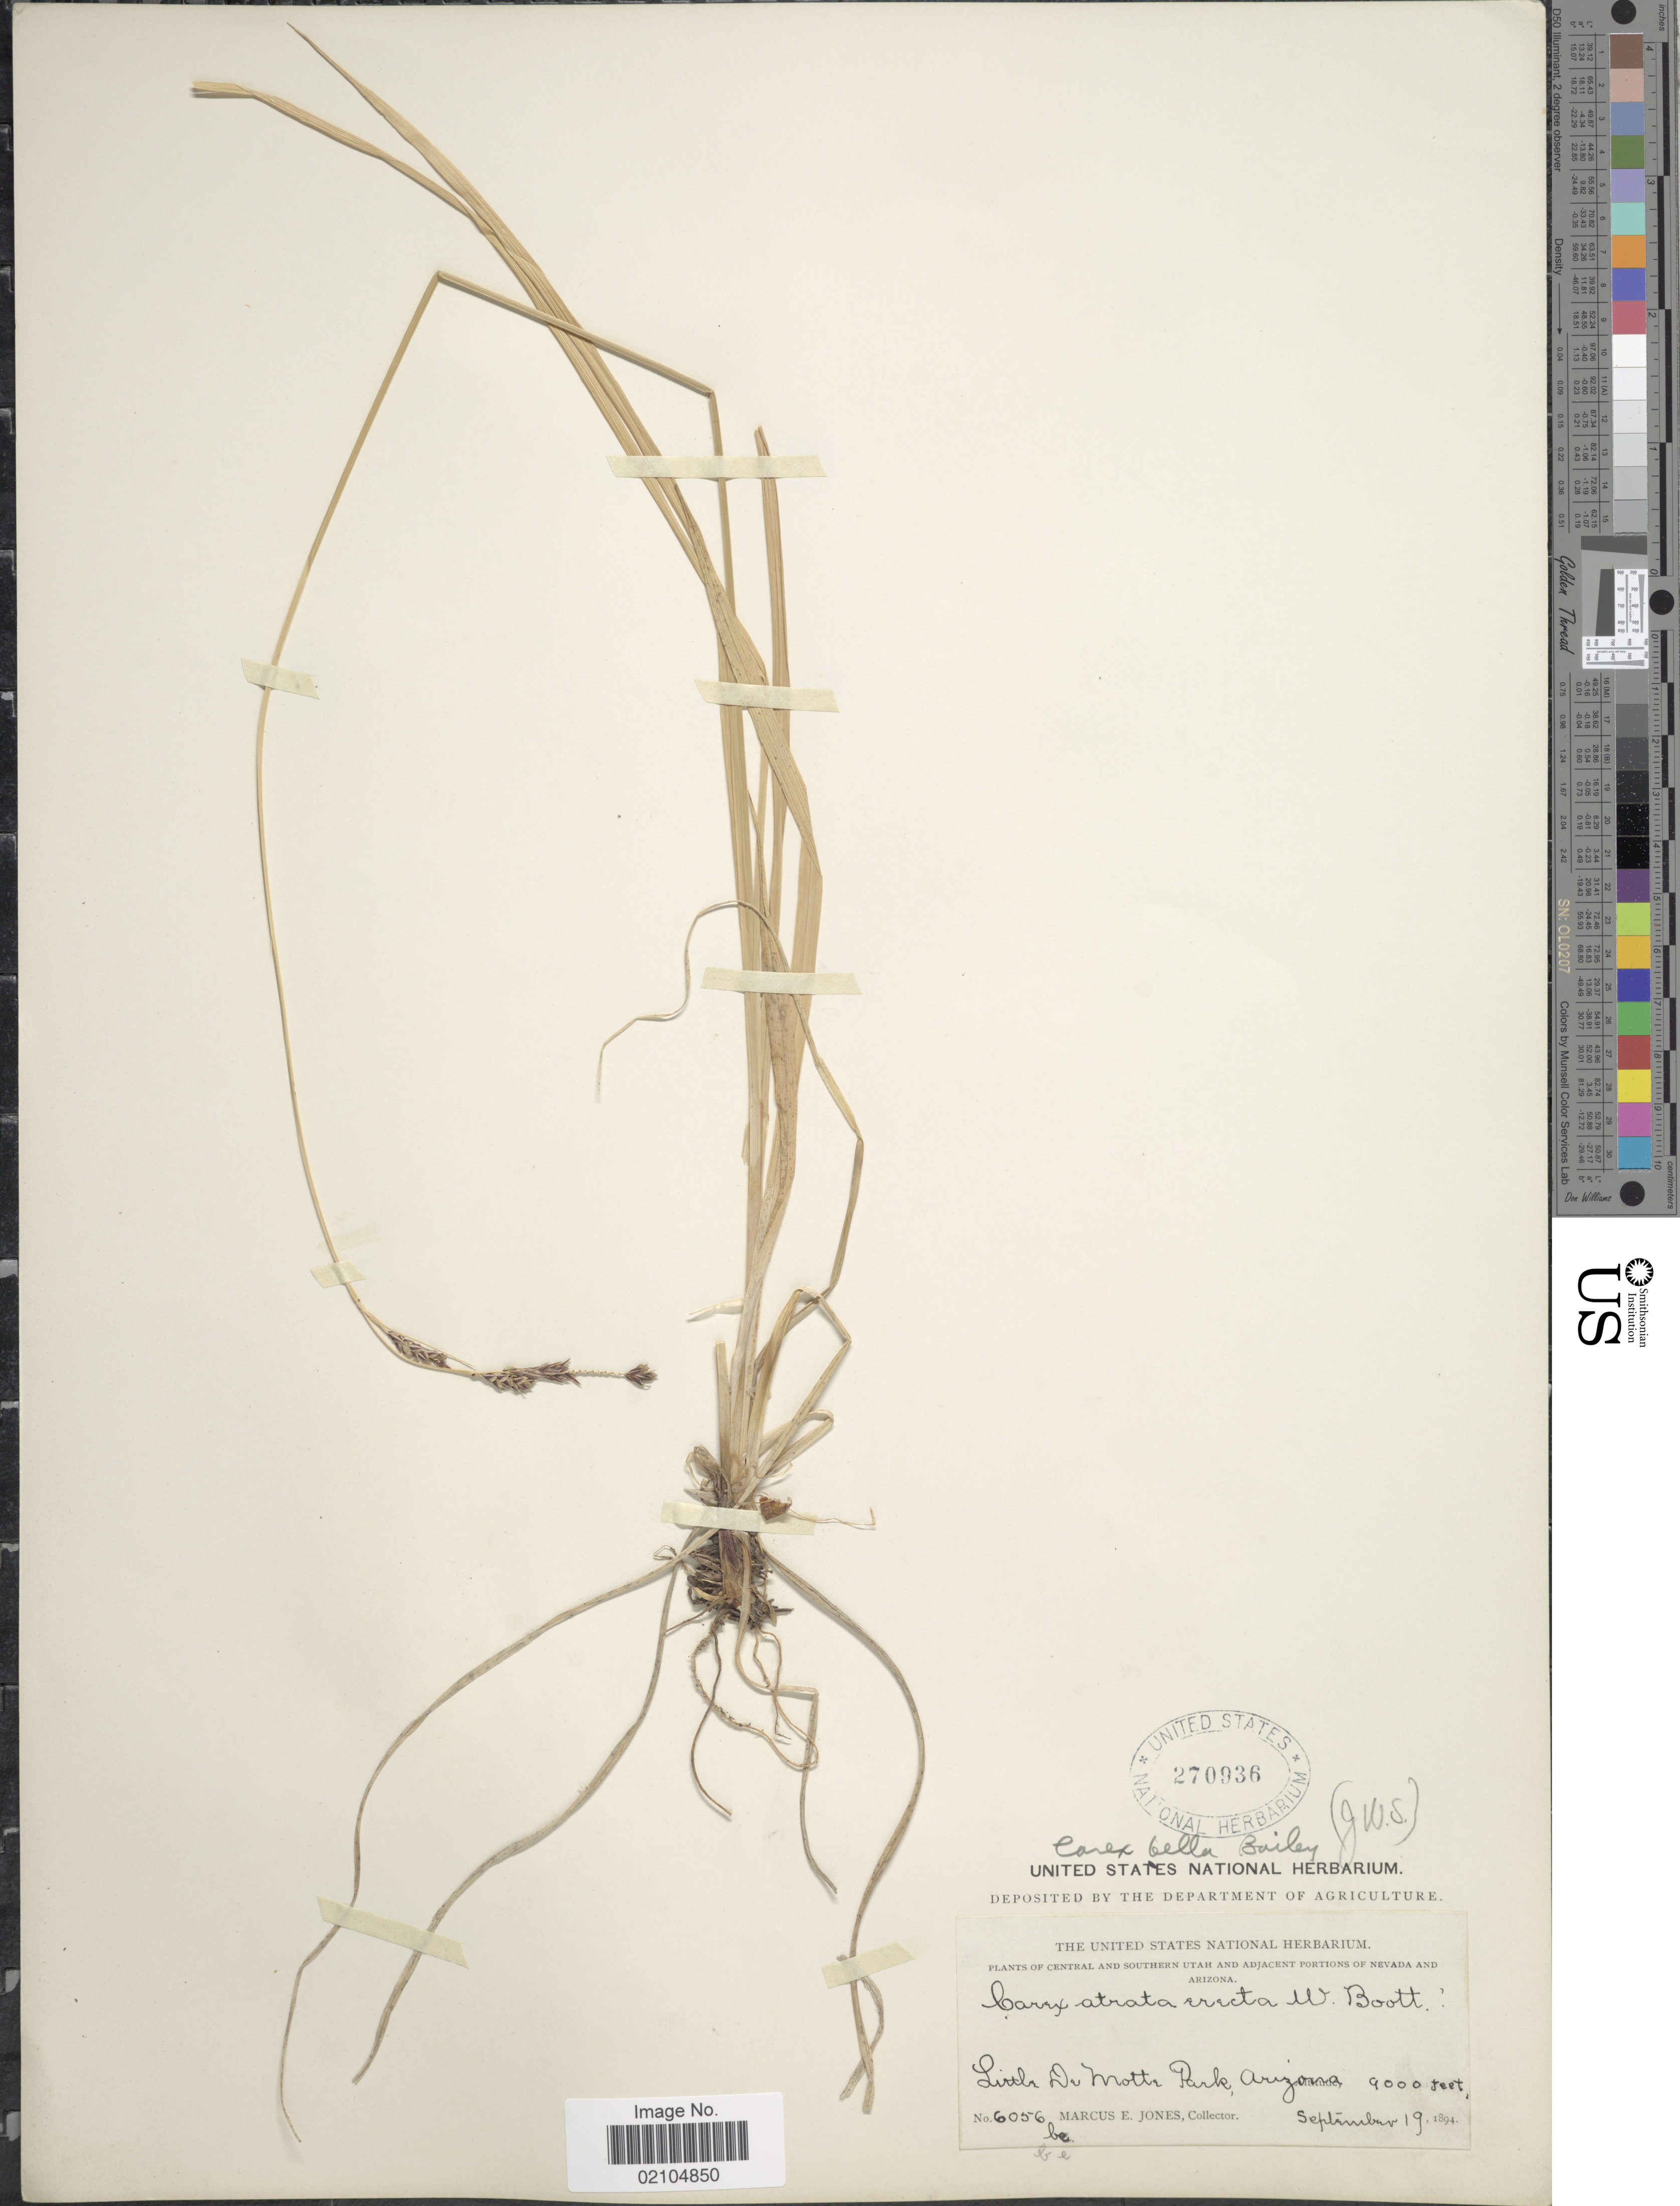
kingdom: Plantae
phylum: Tracheophyta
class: Liliopsida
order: Poales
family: Cyperaceae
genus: Carex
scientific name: Carex bella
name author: L.H. Bailey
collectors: M. E. Jones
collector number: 6056be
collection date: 1894-09-19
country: United States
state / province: Arizona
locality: Central and Southern Utah and adjacent portions of Nevada and Arizona, little De Motta Park.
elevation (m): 2743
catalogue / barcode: US 270936